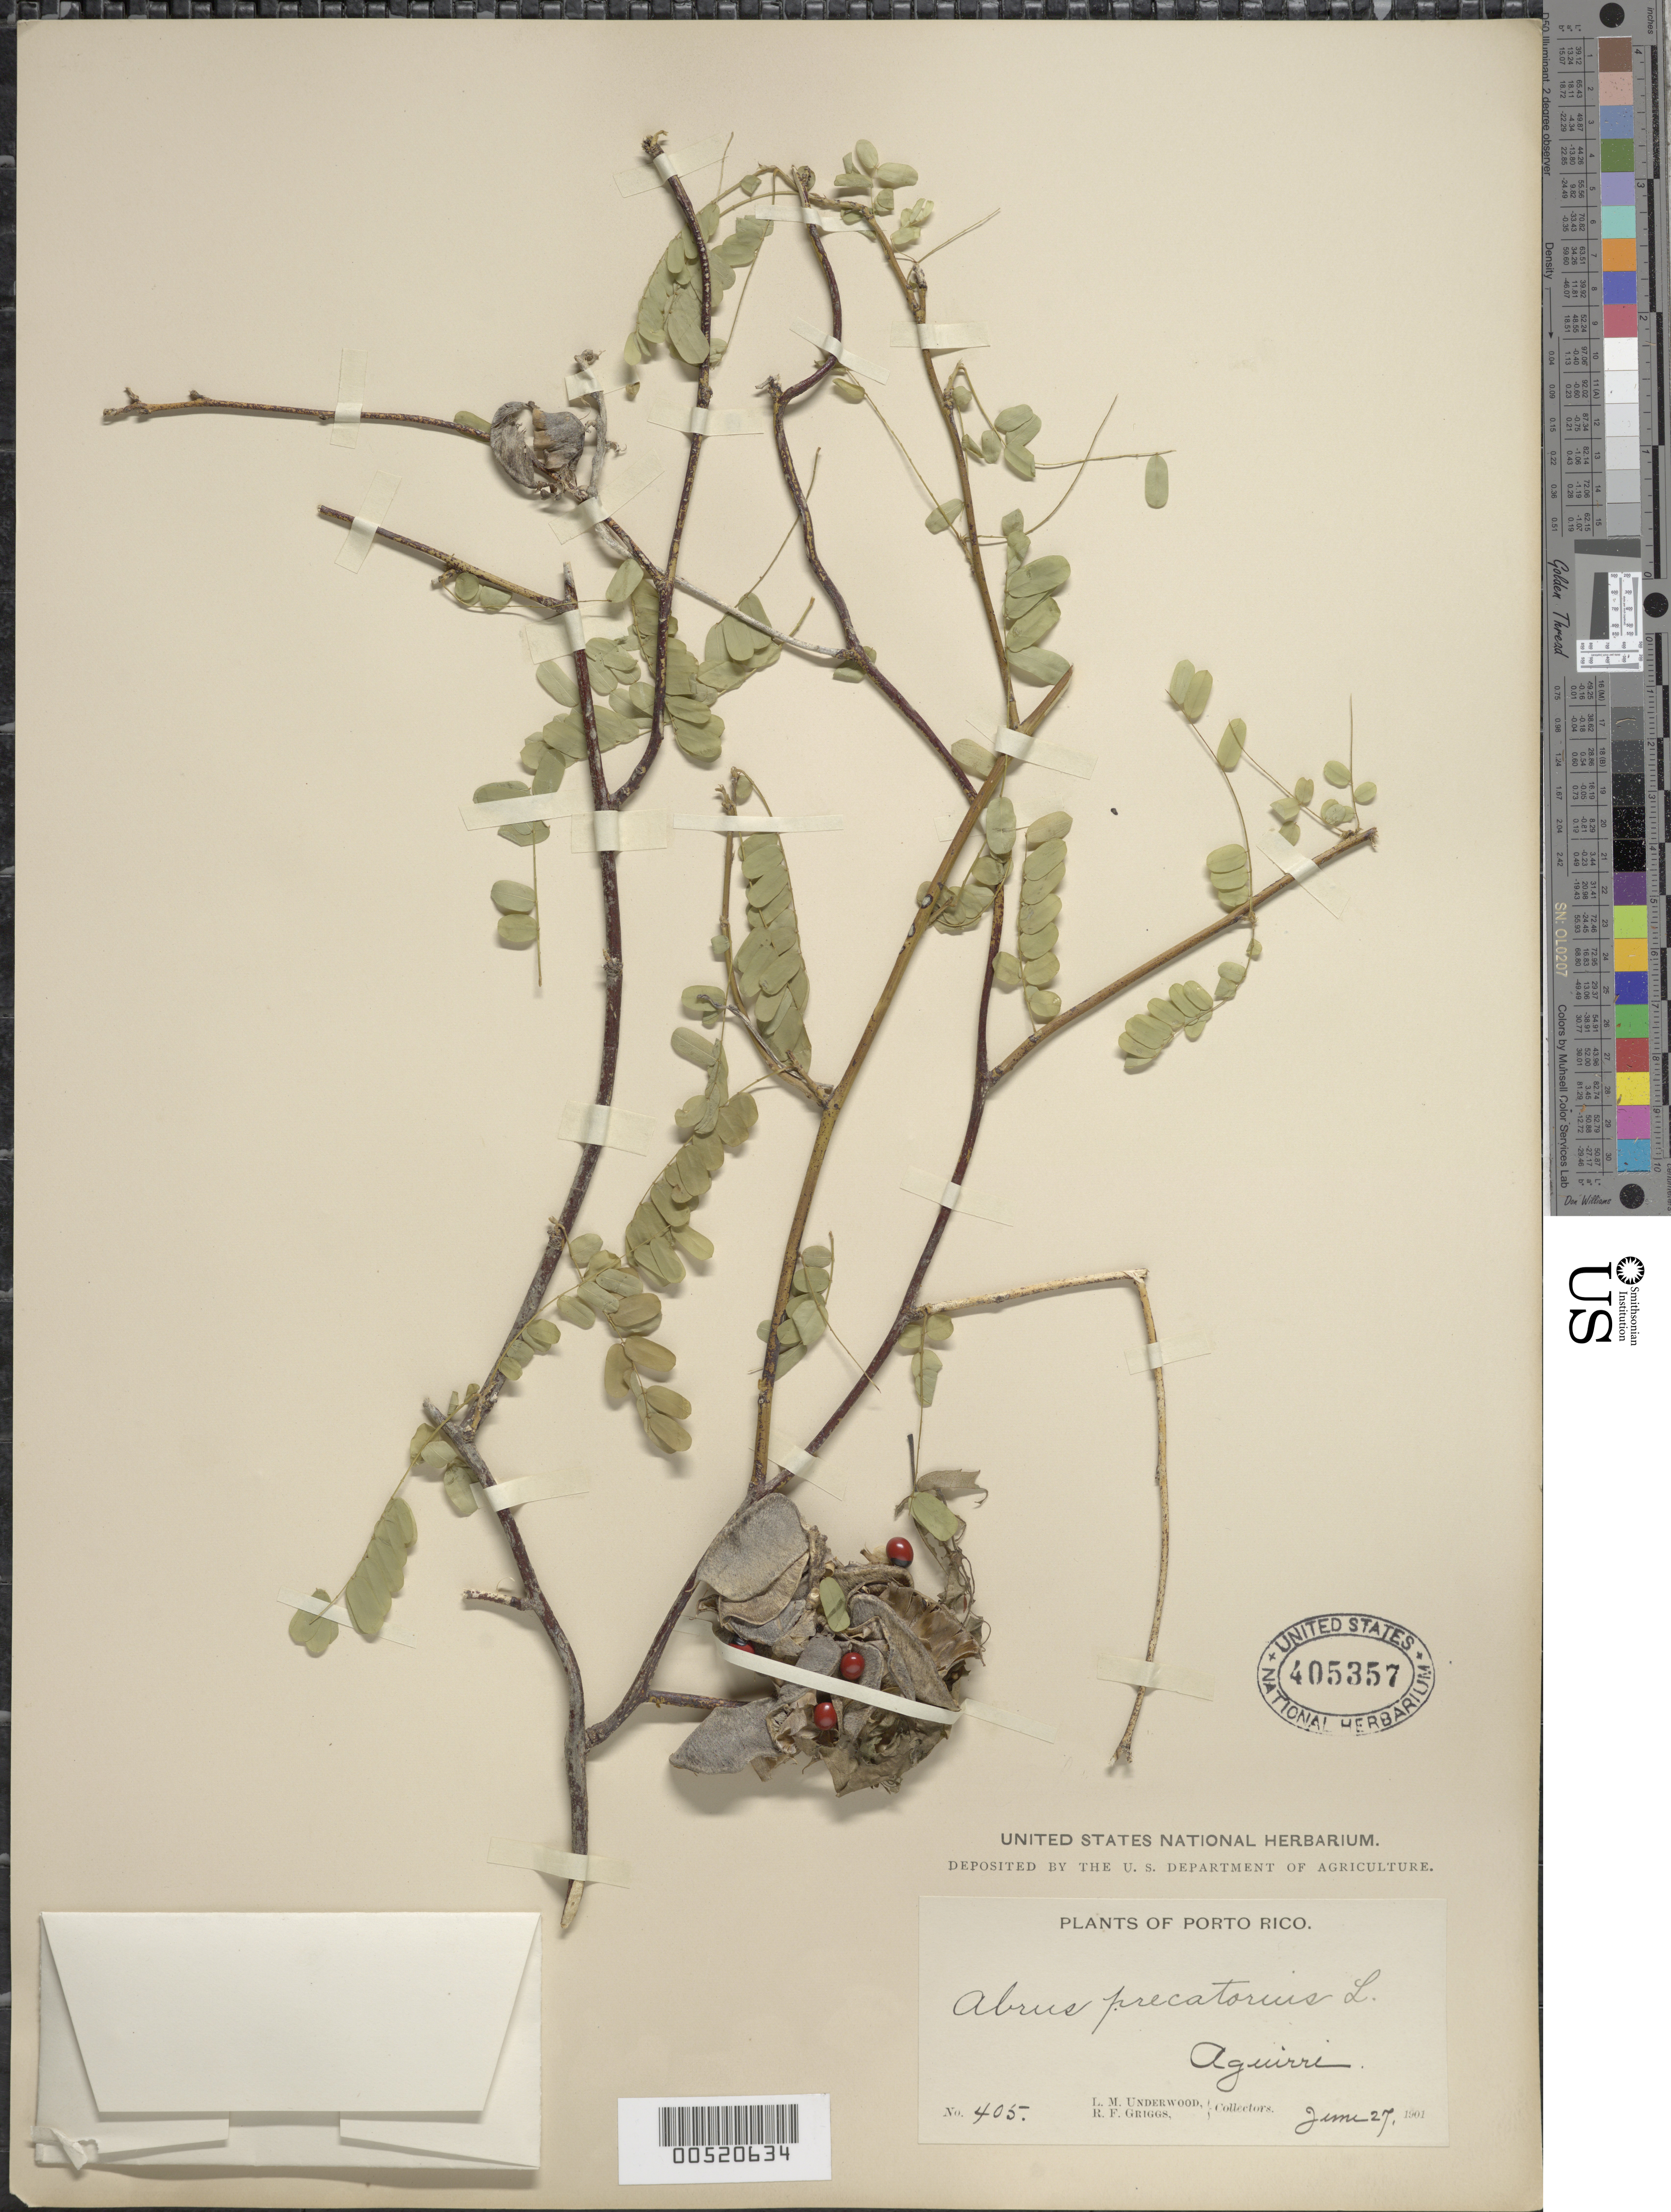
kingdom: Plantae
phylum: Tracheophyta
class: Magnoliopsida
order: Fabales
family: Fabaceae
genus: Abrus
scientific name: Abrus precatorius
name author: L.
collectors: L. M. Underwood & R. F. Griggs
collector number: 405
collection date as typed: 27 Jun 1901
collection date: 1901-06-27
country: Puerto Rico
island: Greater Antilles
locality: Aguirre.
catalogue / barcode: US 405357